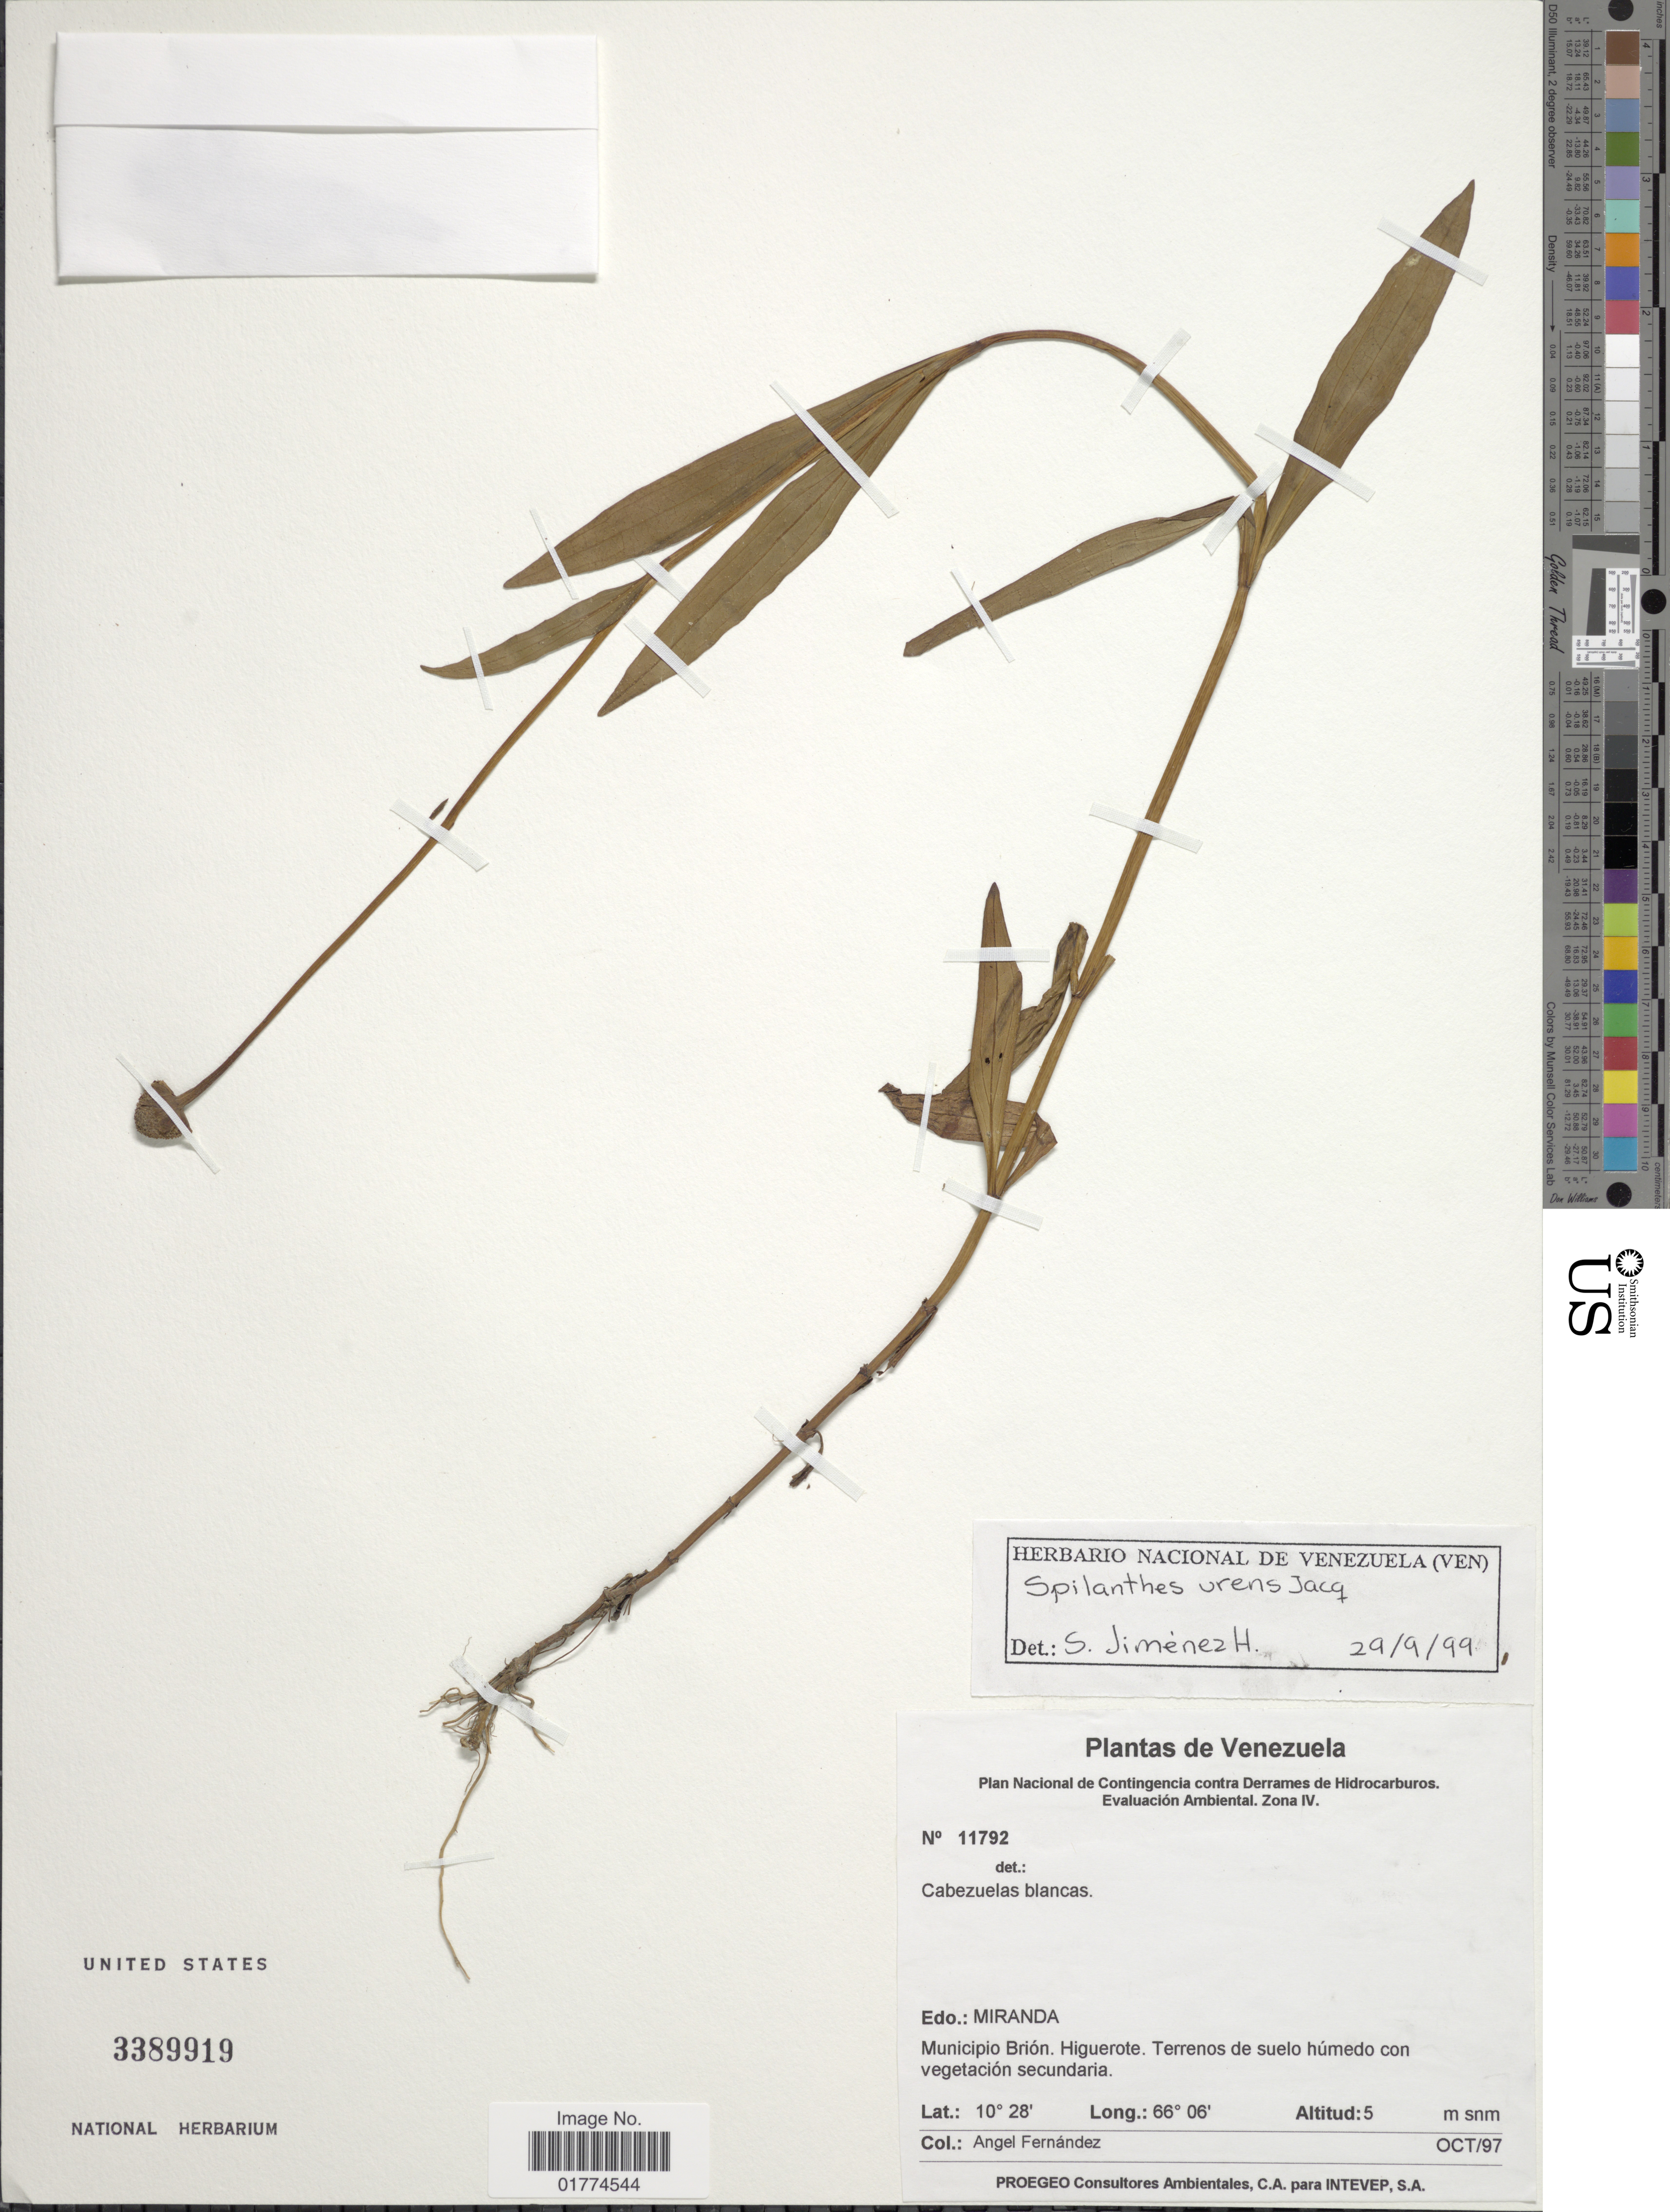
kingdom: Plantae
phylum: Tracheophyta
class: Magnoliopsida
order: Asterales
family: Asteraceae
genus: Spilanthes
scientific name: Spilanthes urens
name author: Jacq.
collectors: Á. Fernández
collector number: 11792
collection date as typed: Transcribed d/m/y: /10/97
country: Venezuela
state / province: Miranda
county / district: Brión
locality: Higuerote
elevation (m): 5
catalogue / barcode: US 3389919